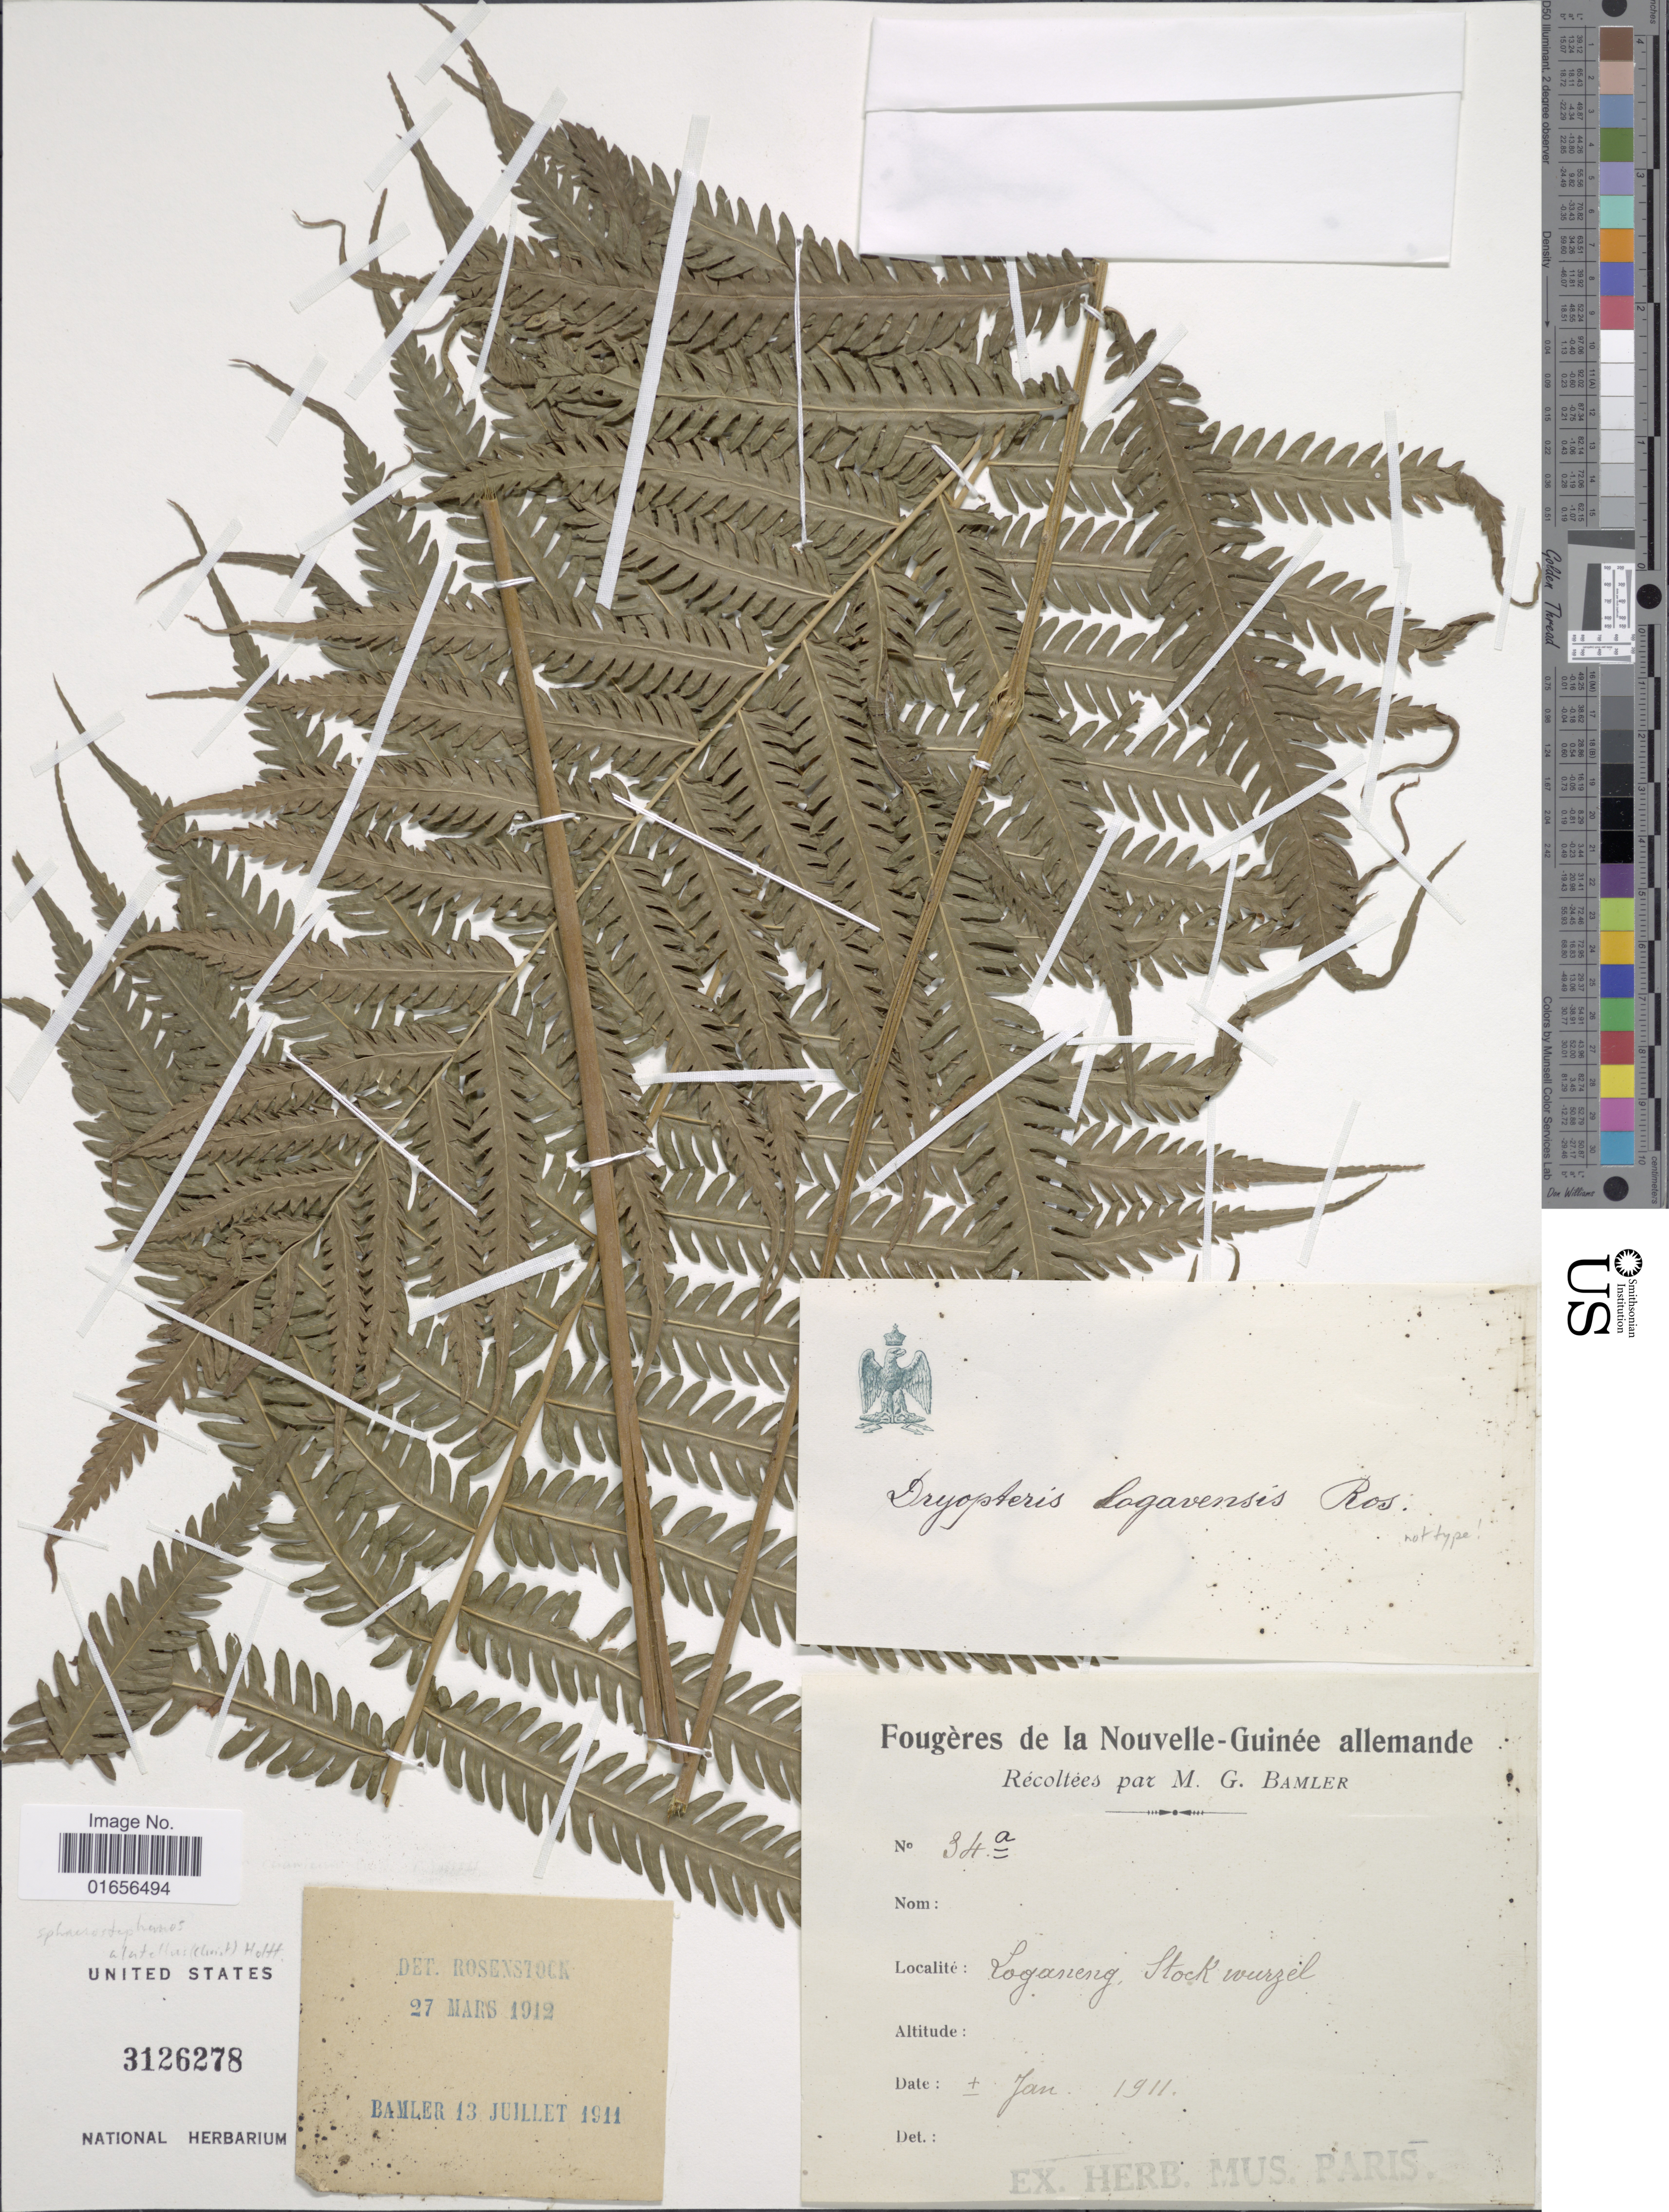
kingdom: Plantae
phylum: Tracheophyta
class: Polypodiopsida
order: Polypodiales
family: Thelypteridaceae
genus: Amphineuron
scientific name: Amphineuron attenuatum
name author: (Kunze) Holttum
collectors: M. Bamler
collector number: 34a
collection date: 1911-01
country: Papua New Guinea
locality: La nouvelle-Guinée allemande, Loganeng, Stock Wurzel [interpreted]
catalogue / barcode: US 3126278